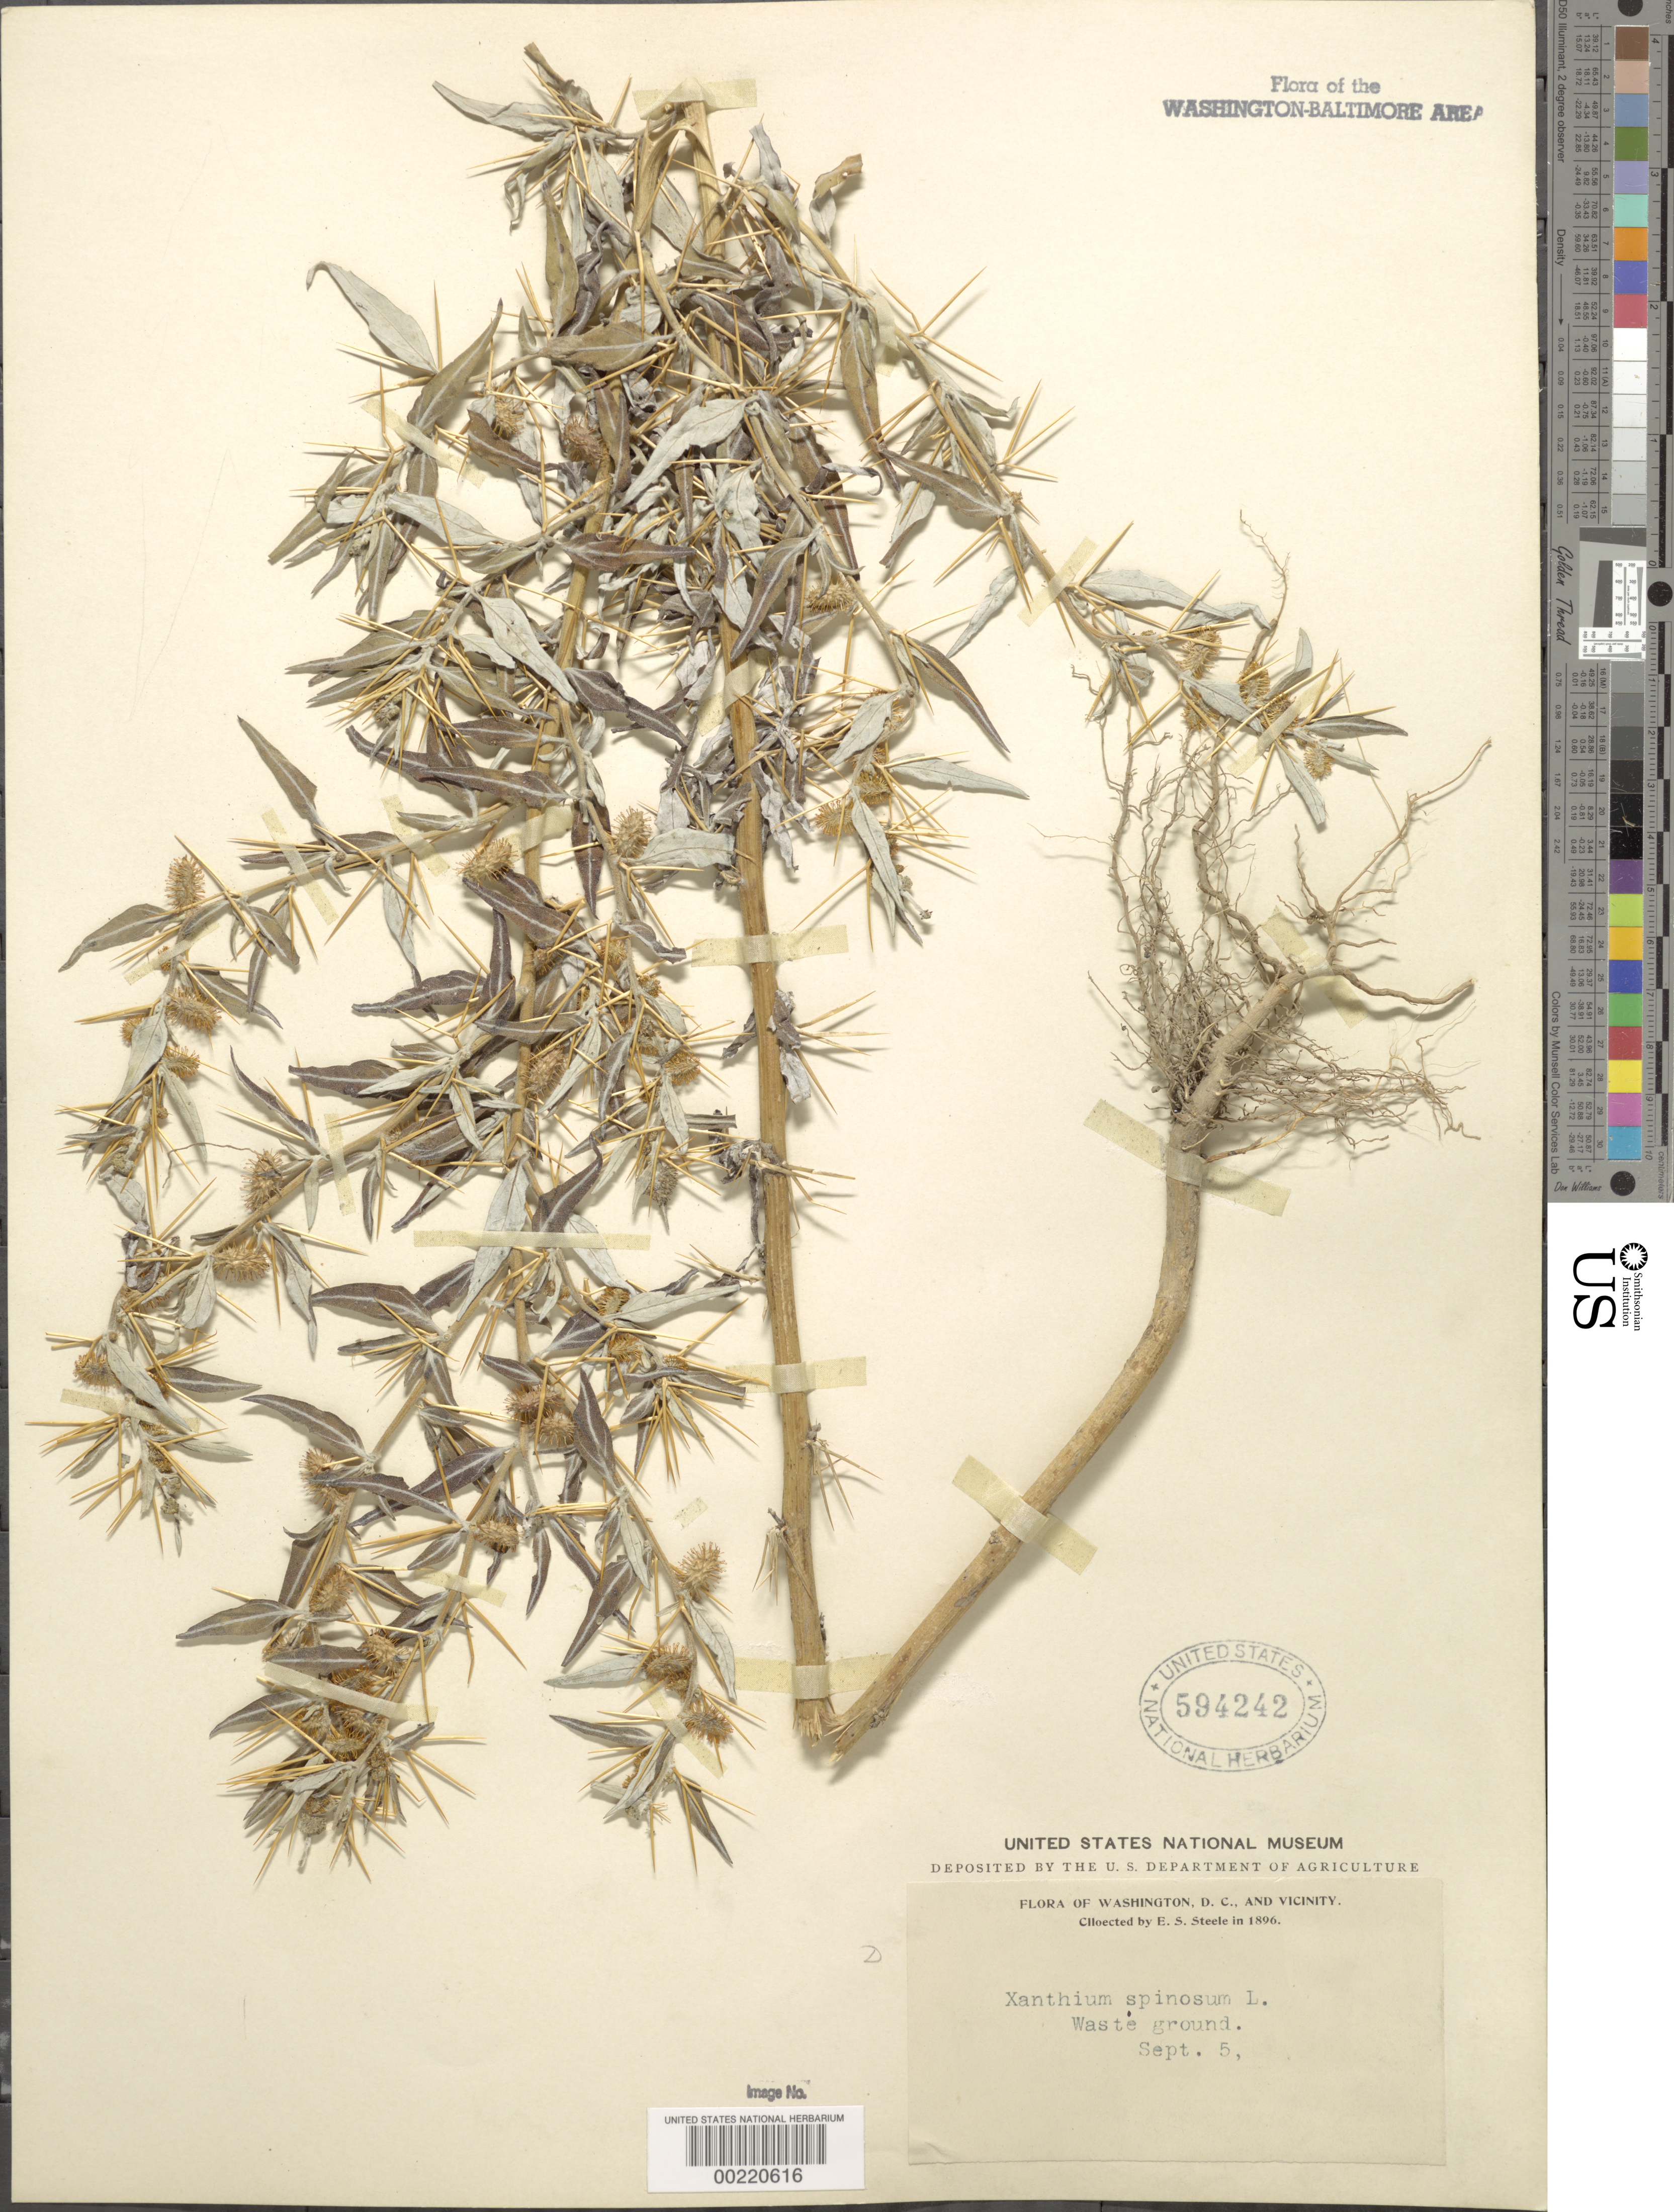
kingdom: Plantae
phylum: Tracheophyta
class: Magnoliopsida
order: Asterales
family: Asteraceae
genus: Xanthium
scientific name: Xanthium spinosum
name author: L.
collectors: E. Steele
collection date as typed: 05 Sep 1896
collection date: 1896-09-05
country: United States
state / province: District of Columbia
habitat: Waste ground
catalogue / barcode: US 594242